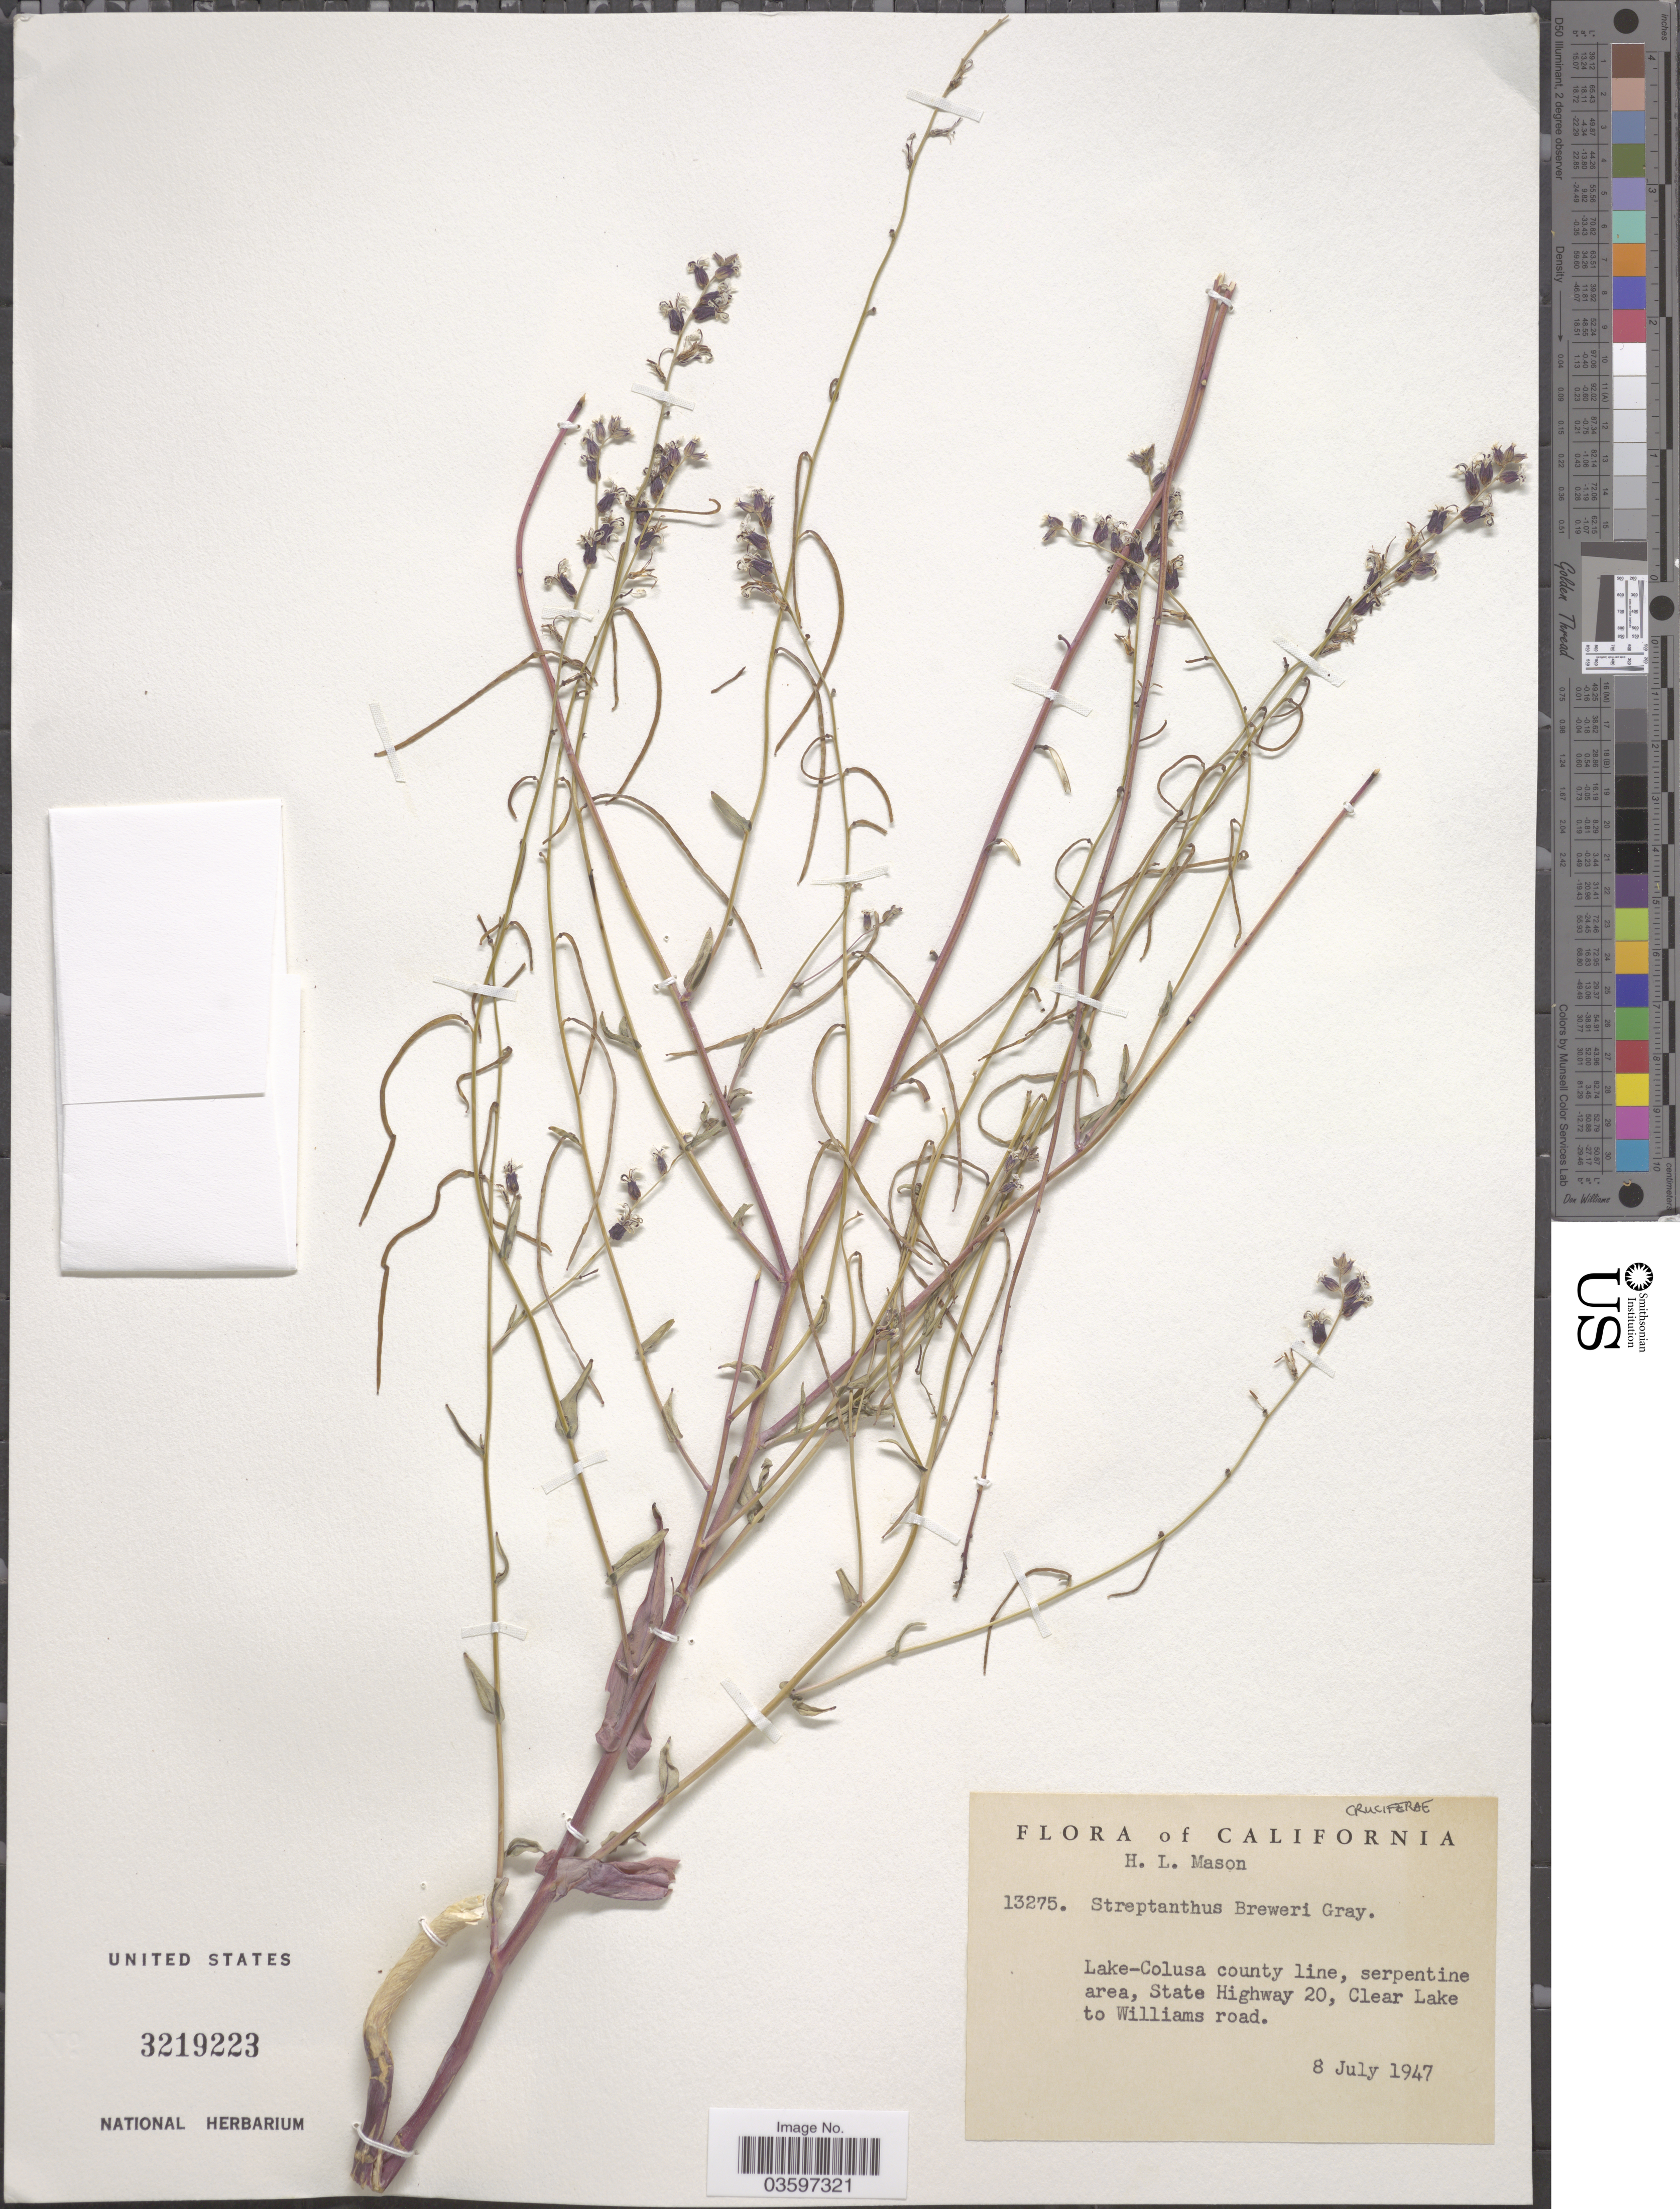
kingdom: Plantae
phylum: Tracheophyta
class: Magnoliopsida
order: Brassicales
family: Brassicaceae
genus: Streptanthus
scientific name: Streptanthus breweri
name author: A. Gray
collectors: H. L. Mason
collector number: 13275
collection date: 1947-07-08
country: United States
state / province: California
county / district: Colusa / Lake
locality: Colusa / Lake county line, serpentine area, State Highway 20, Clear Lake to Williams Road.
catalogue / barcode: US 3219223